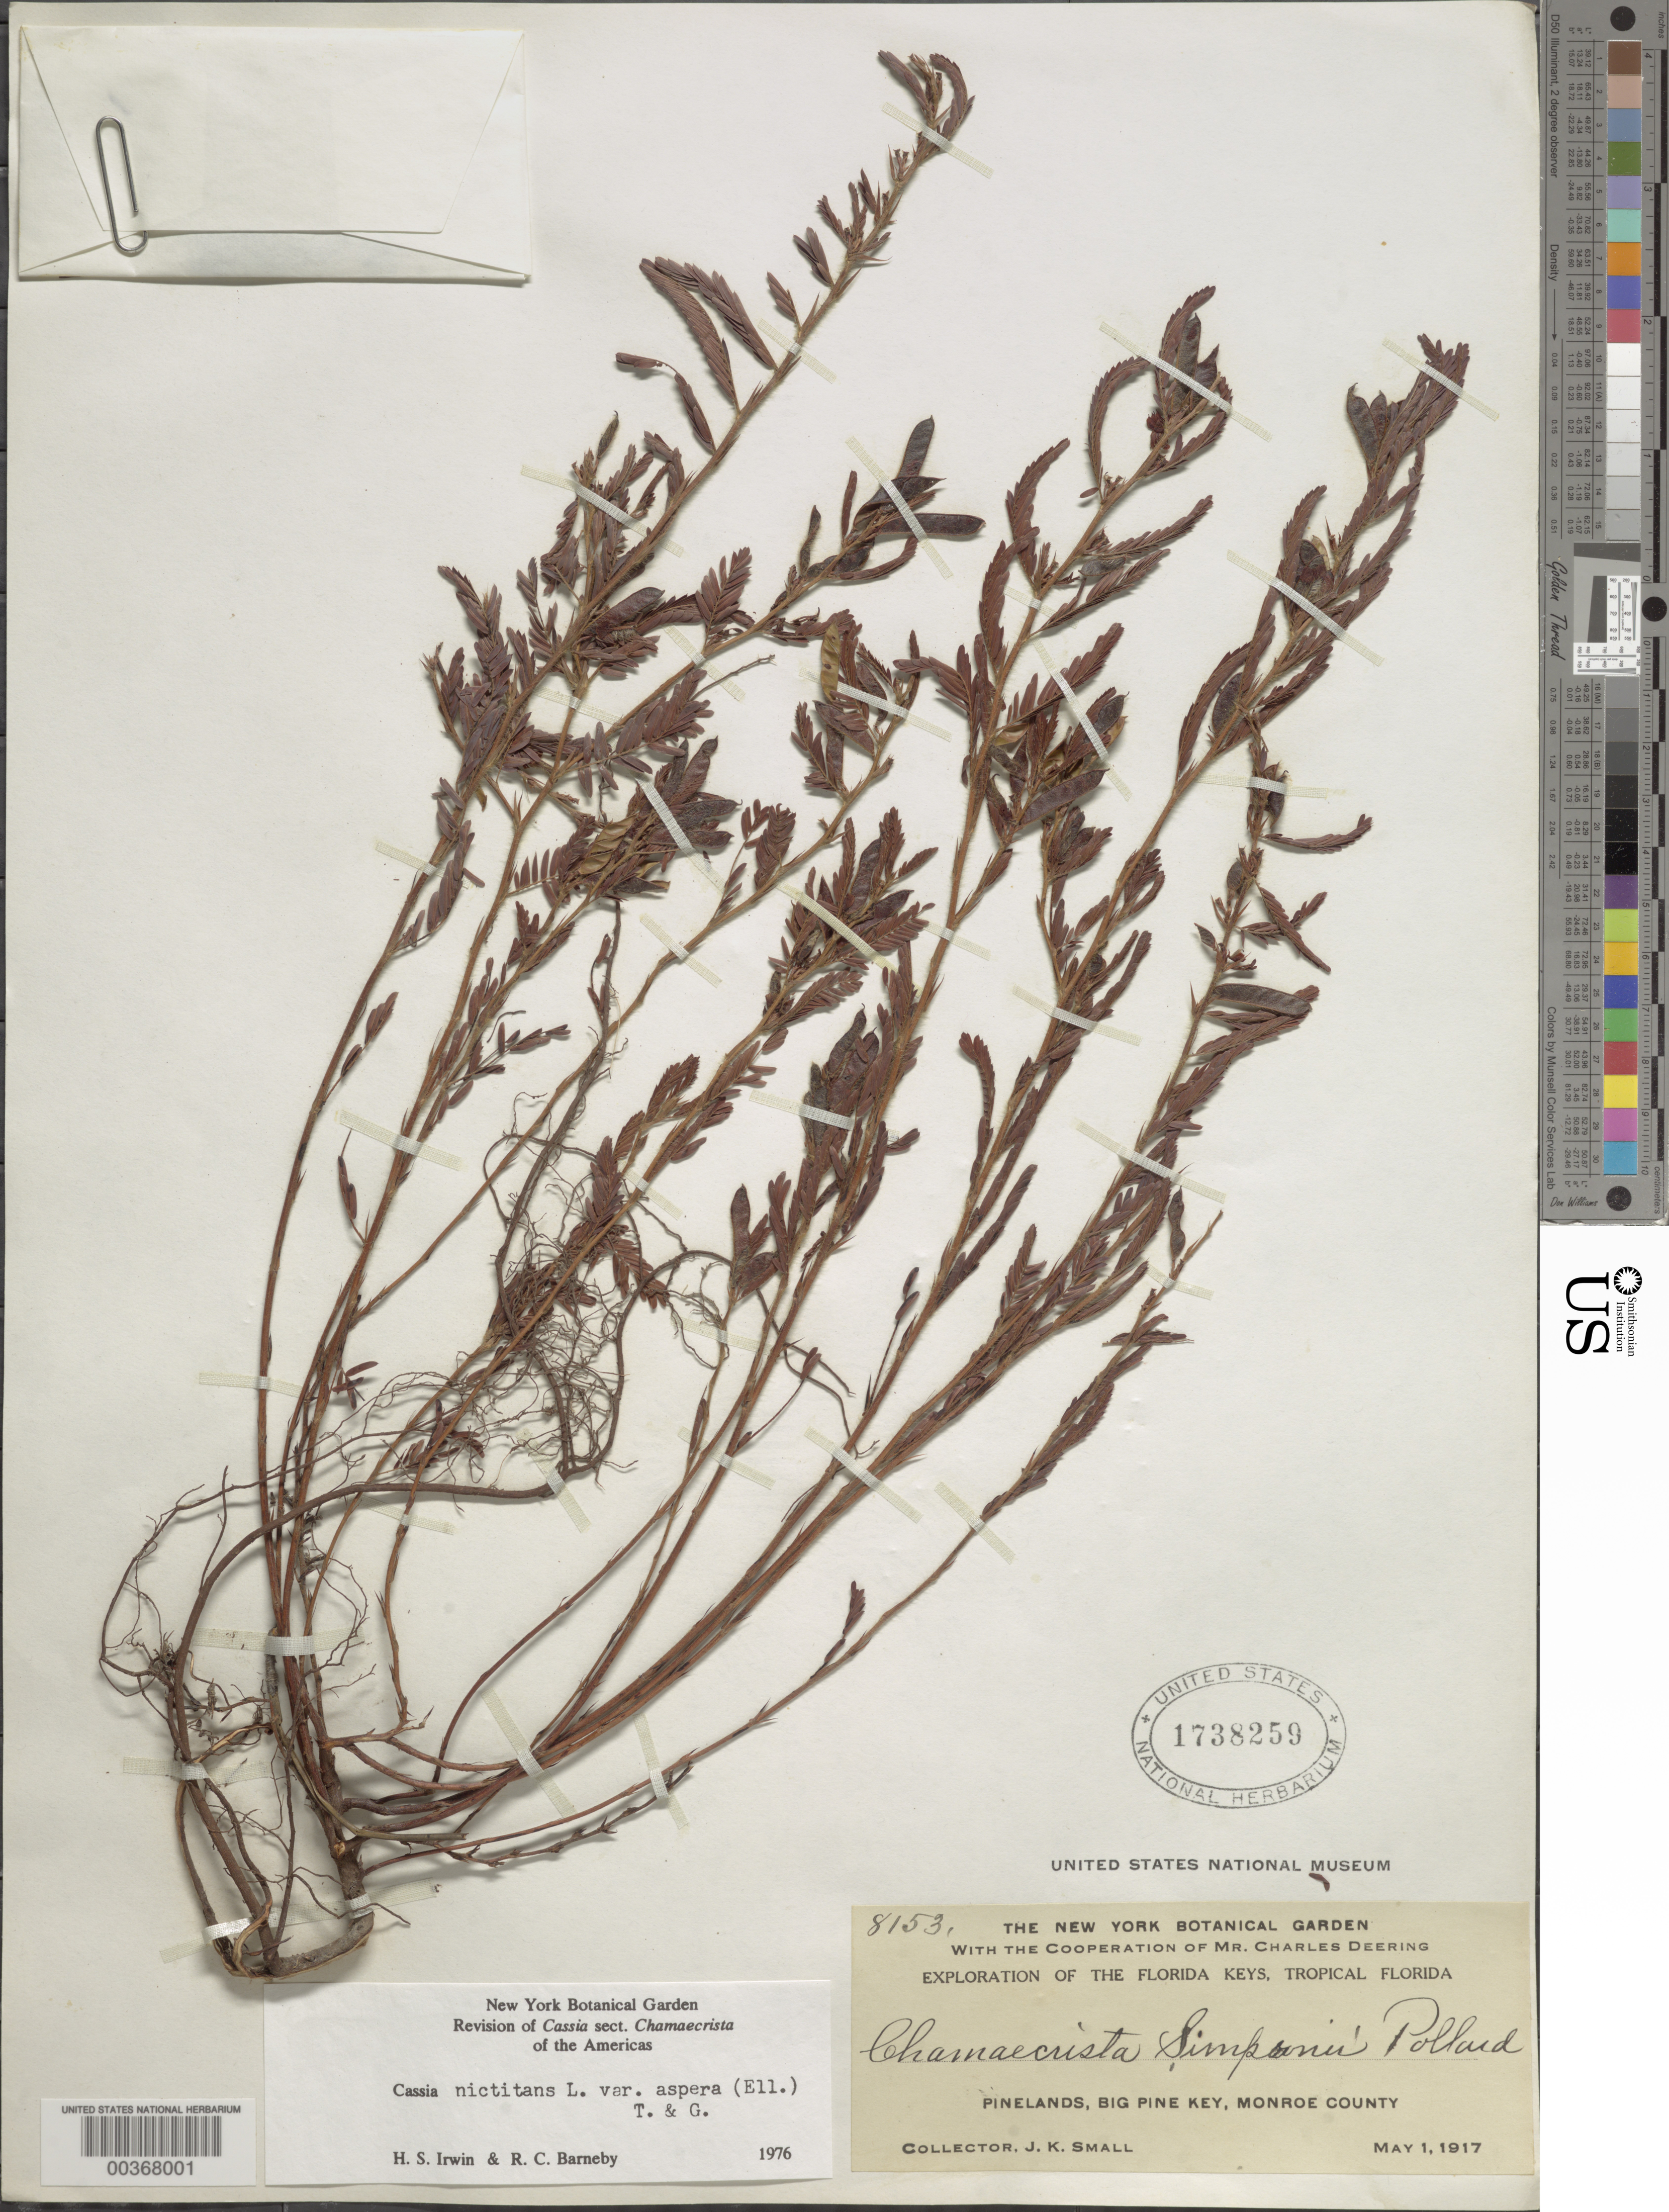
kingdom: Plantae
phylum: Tracheophyta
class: Magnoliopsida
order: Fabales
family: Fabaceae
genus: Chamaecrista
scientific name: Chamaecrista nictitans var. aspera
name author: (Muhl. ex Elliot) H.S. Irwin & Barneby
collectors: J. K. Small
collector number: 8153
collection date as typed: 01 May 1917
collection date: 1917-05-01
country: United States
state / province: Florida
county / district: Monroe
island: Florida Keys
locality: Big Pine Key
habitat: Pinelands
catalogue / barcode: US 1738259